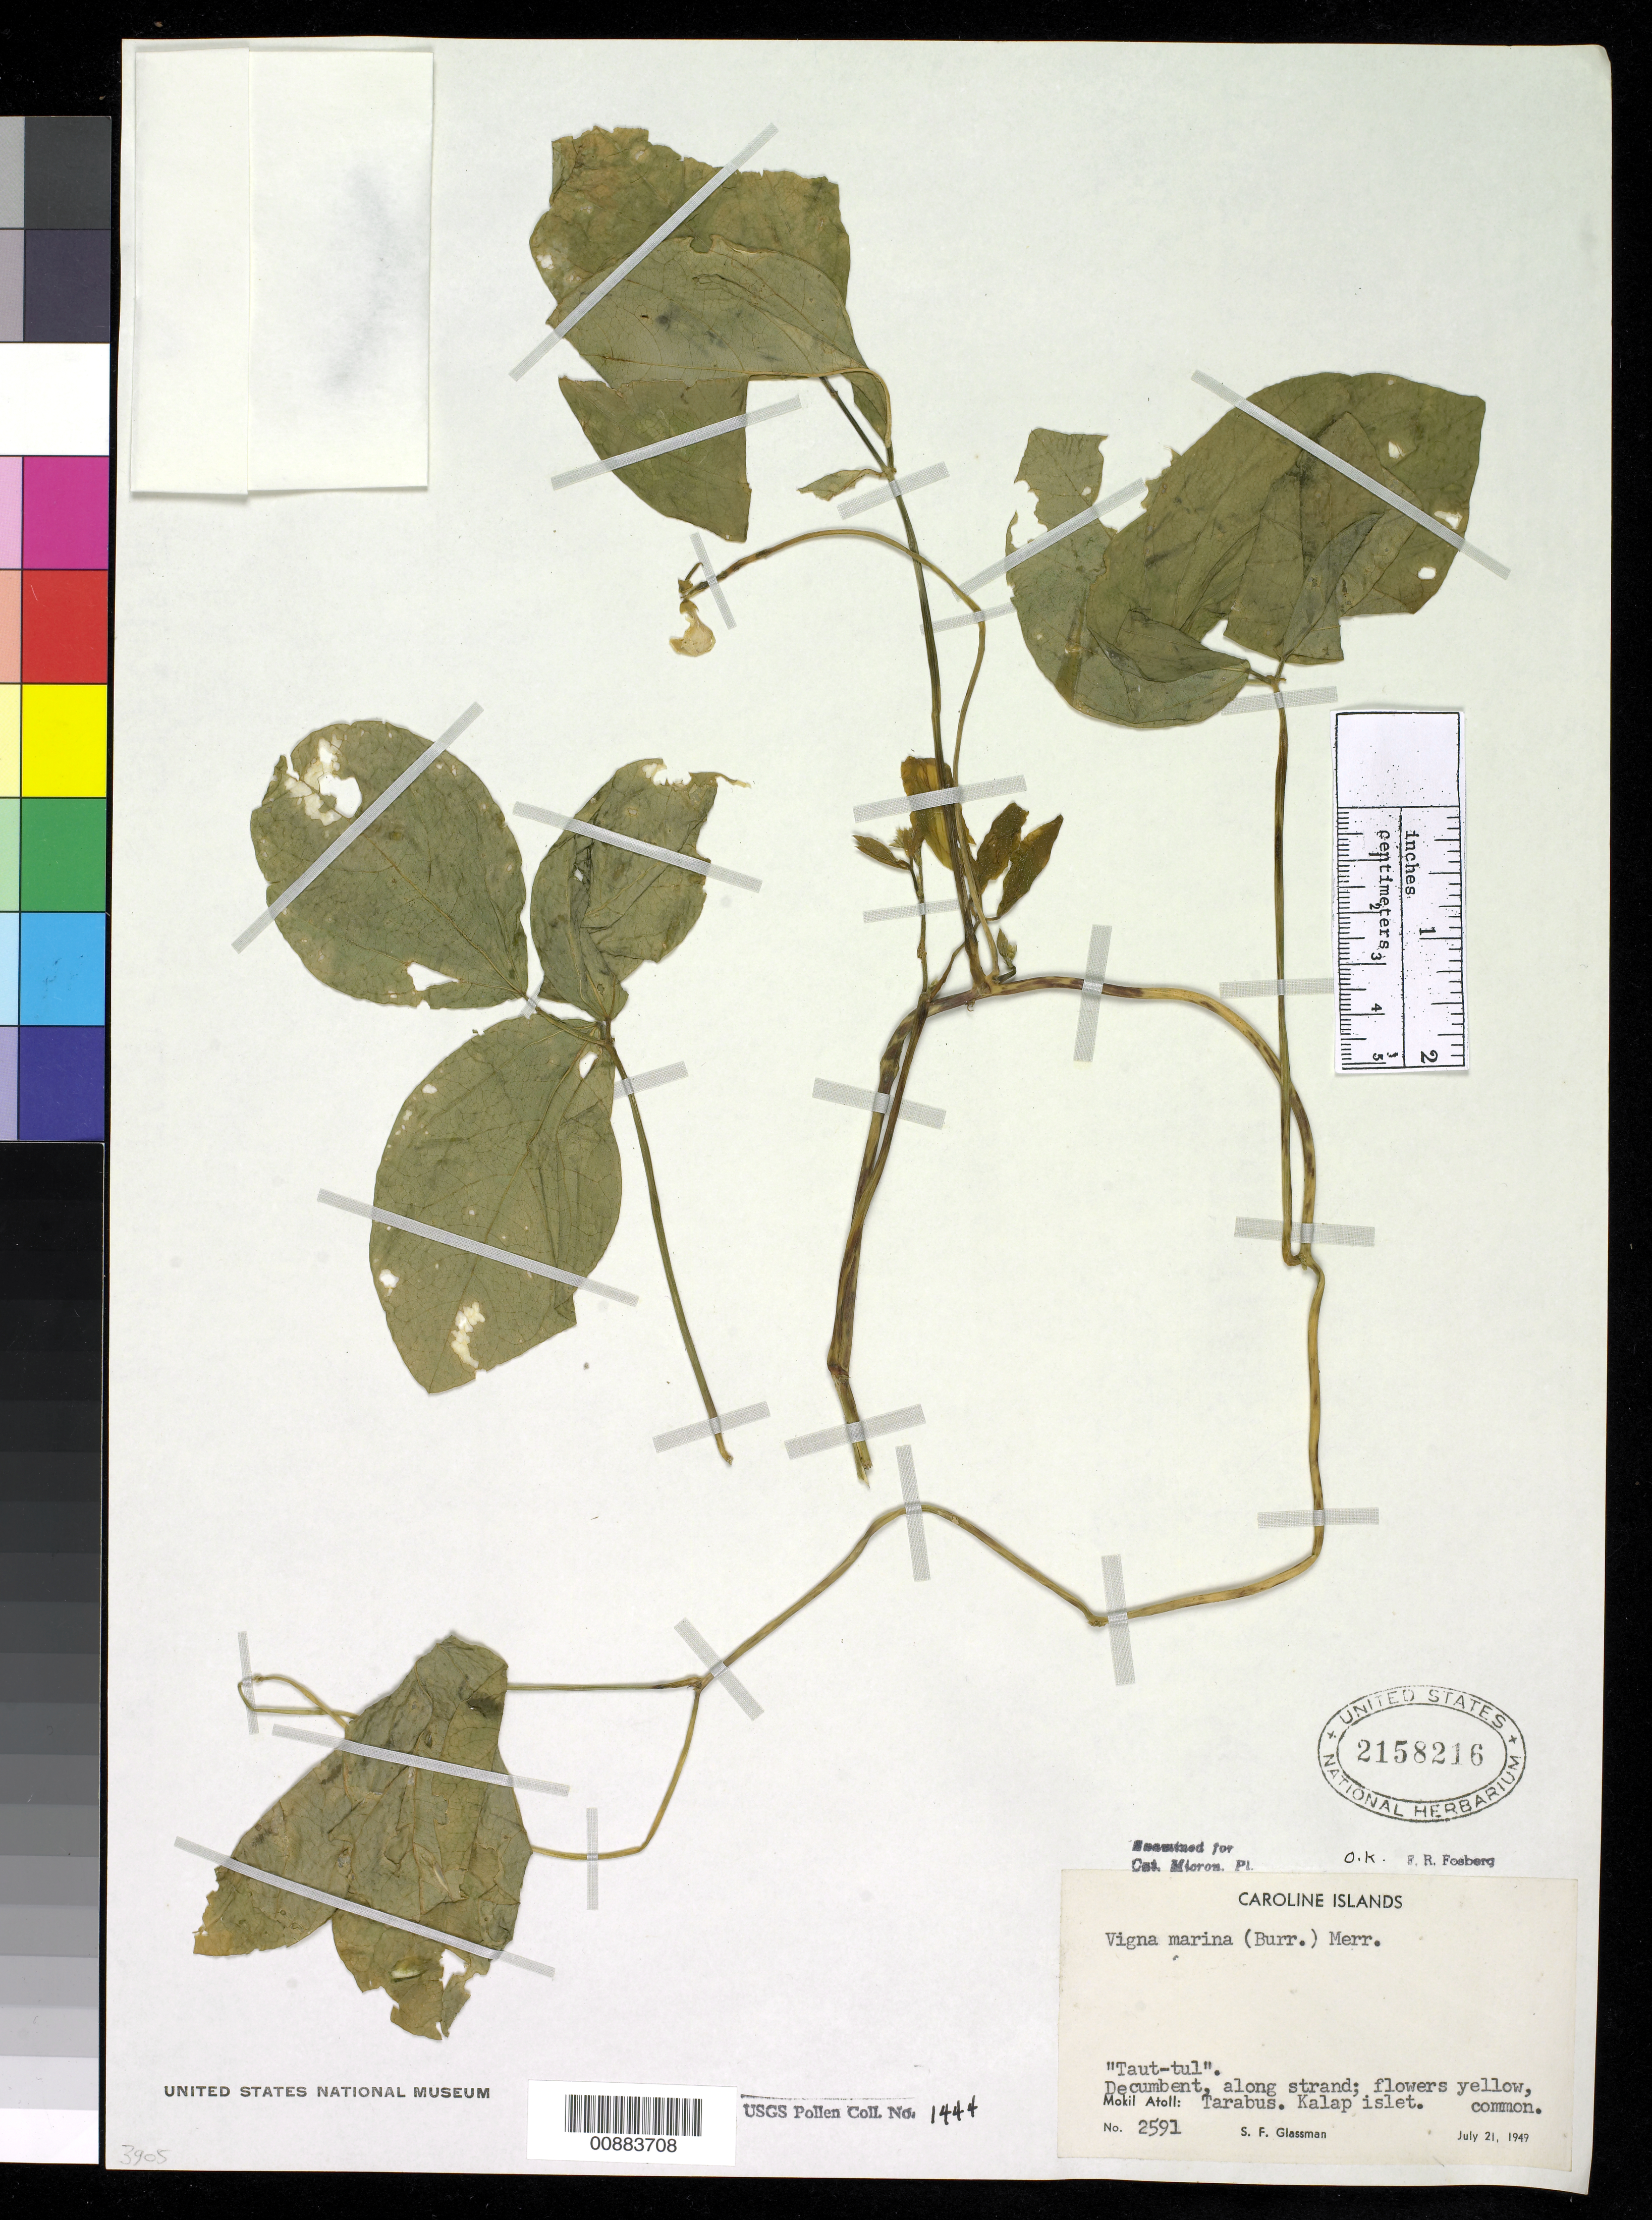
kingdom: Plantae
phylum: Tracheophyta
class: Magnoliopsida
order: Fabales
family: Fabaceae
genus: Vigna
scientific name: Vigna marina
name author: (Burm.) Merr.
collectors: S. F. Glassman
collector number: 2591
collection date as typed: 21 Jul 1949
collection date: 1949-07-21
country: Micronesia, Federated States of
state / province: Pohnpei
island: Mwokil (Mokil) Atoll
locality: Kalap Islet, Tarabus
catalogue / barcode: US 2158216